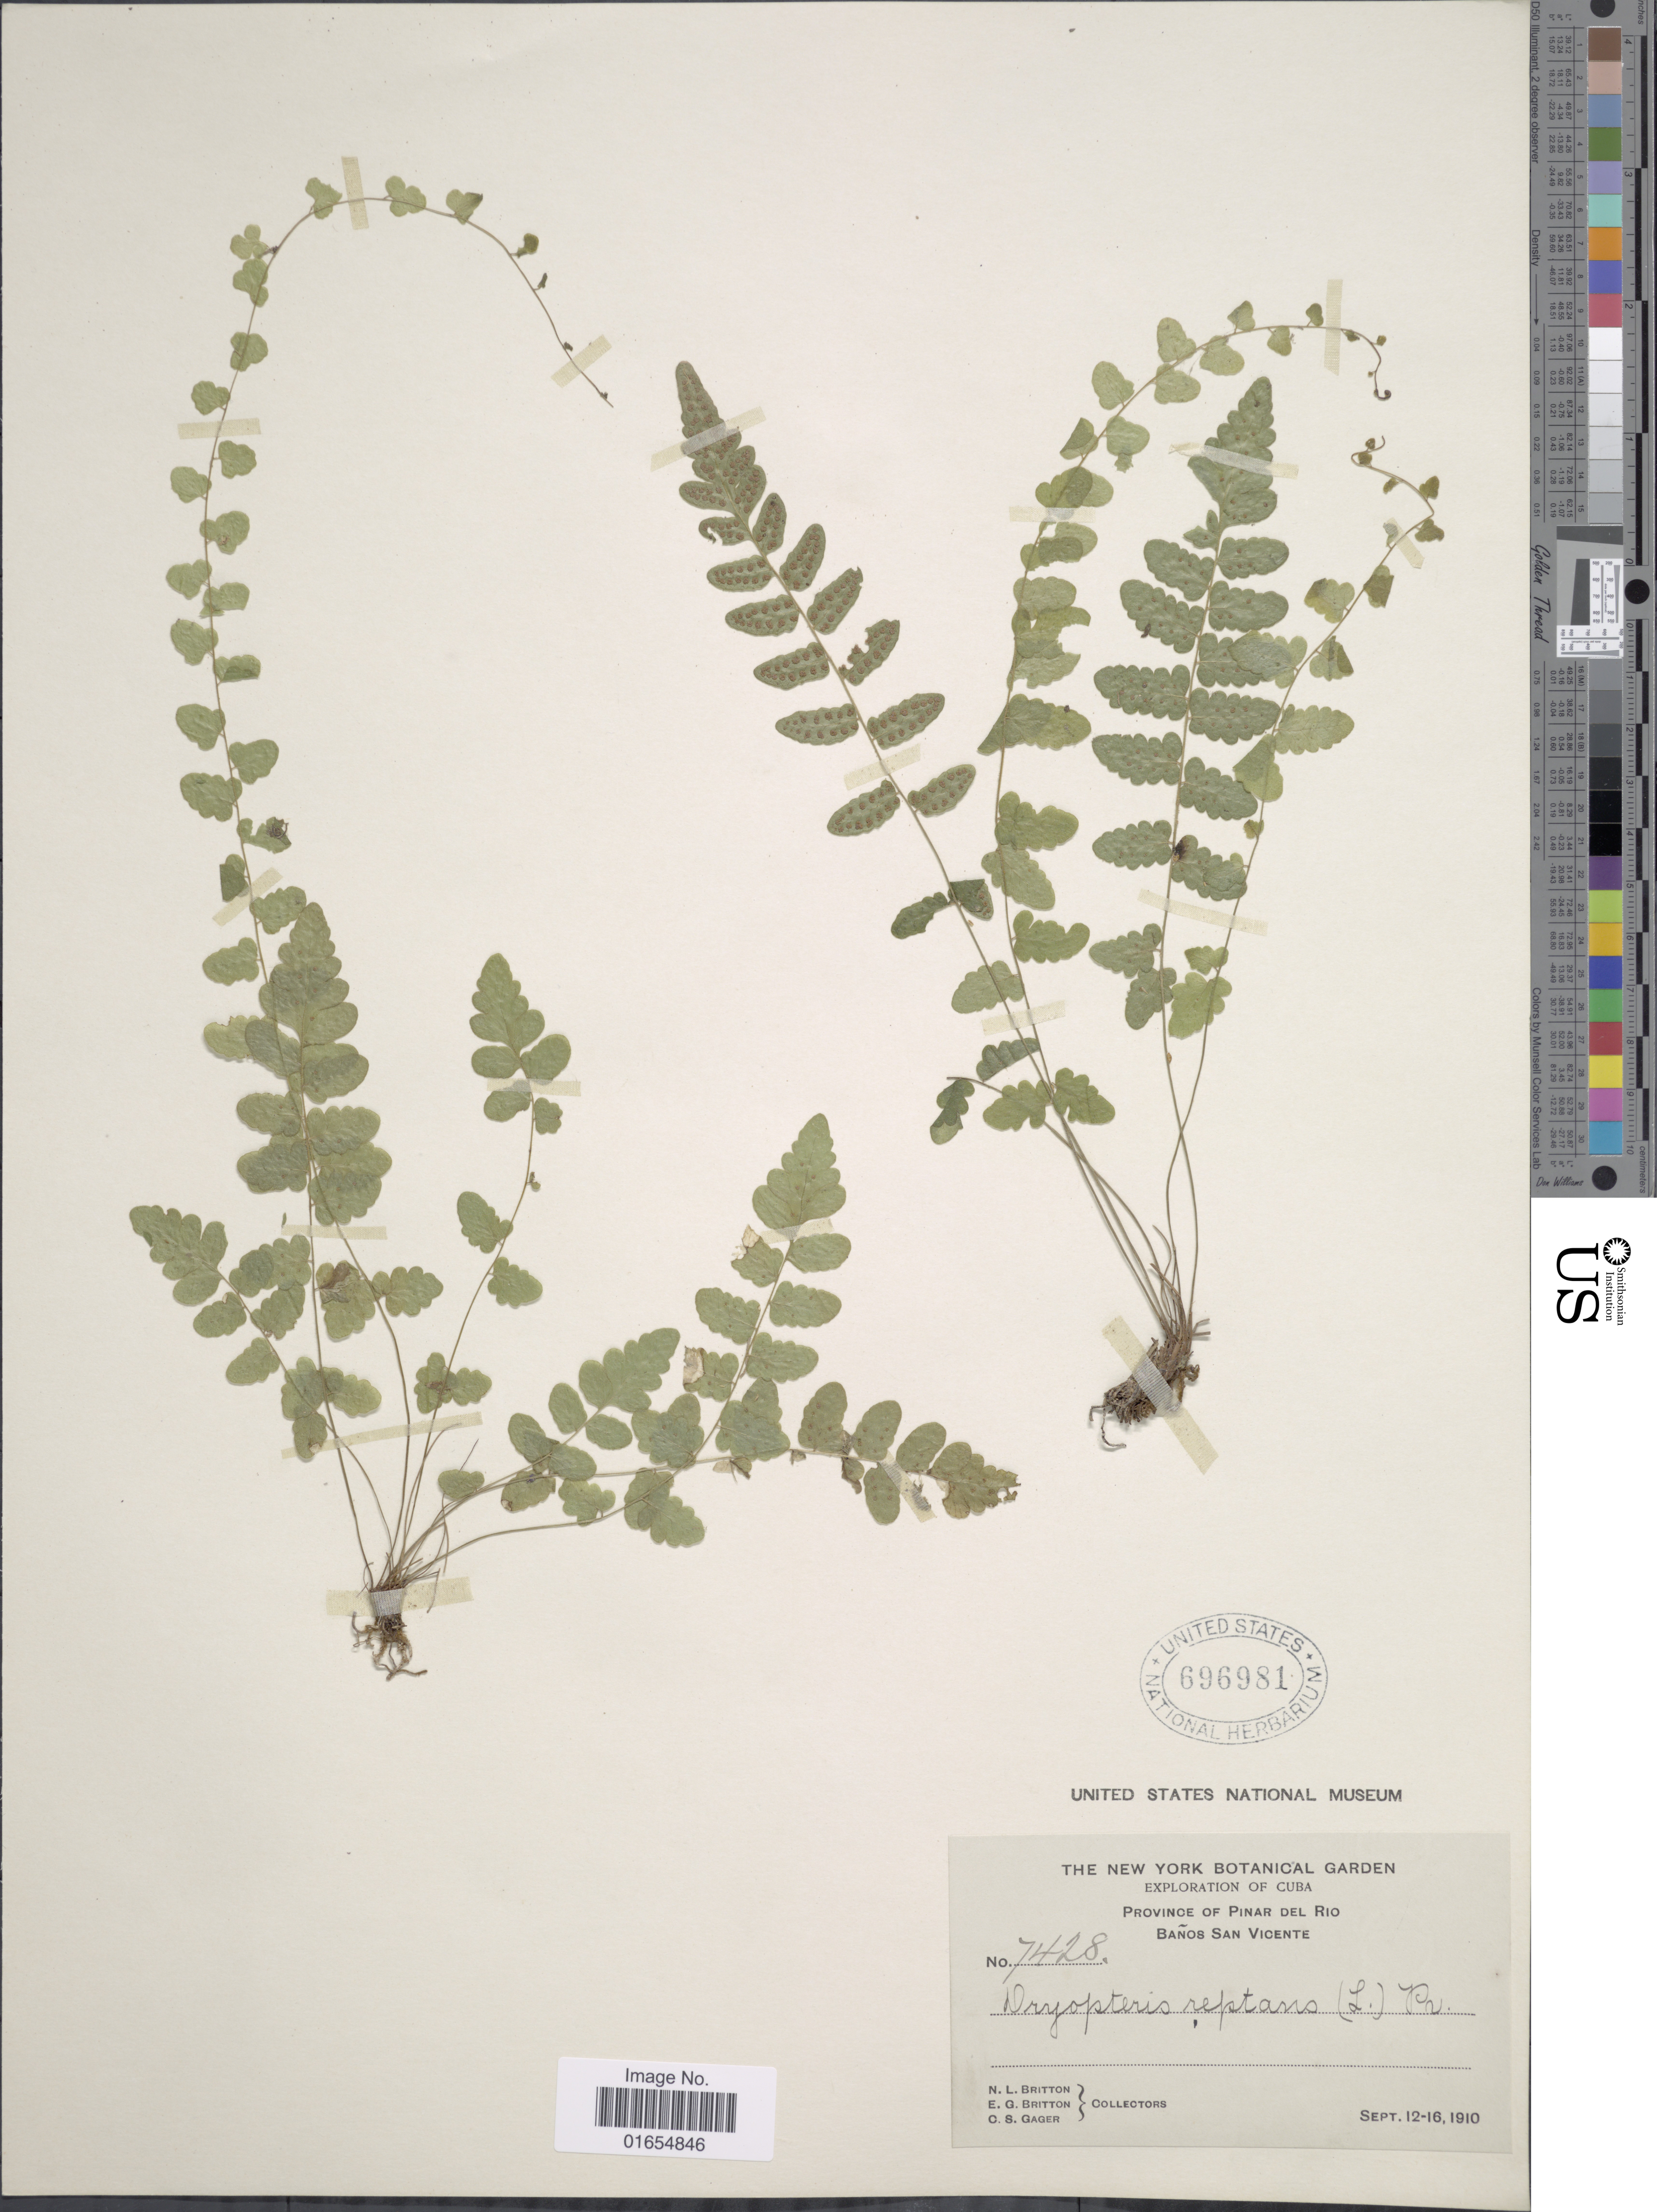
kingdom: Plantae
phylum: Tracheophyta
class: Polypodiopsida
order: Polypodiales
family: Thelypteridaceae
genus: Goniopteris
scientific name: Goniopteris reptans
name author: (J.F. Gmel.) C. Presl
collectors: N. Britton, E. G. Britton & C. Gager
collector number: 7428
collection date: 1910-09-12/1910-09-16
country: Cuba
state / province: Pinar del Río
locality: Banos San Vicente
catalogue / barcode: US 696981